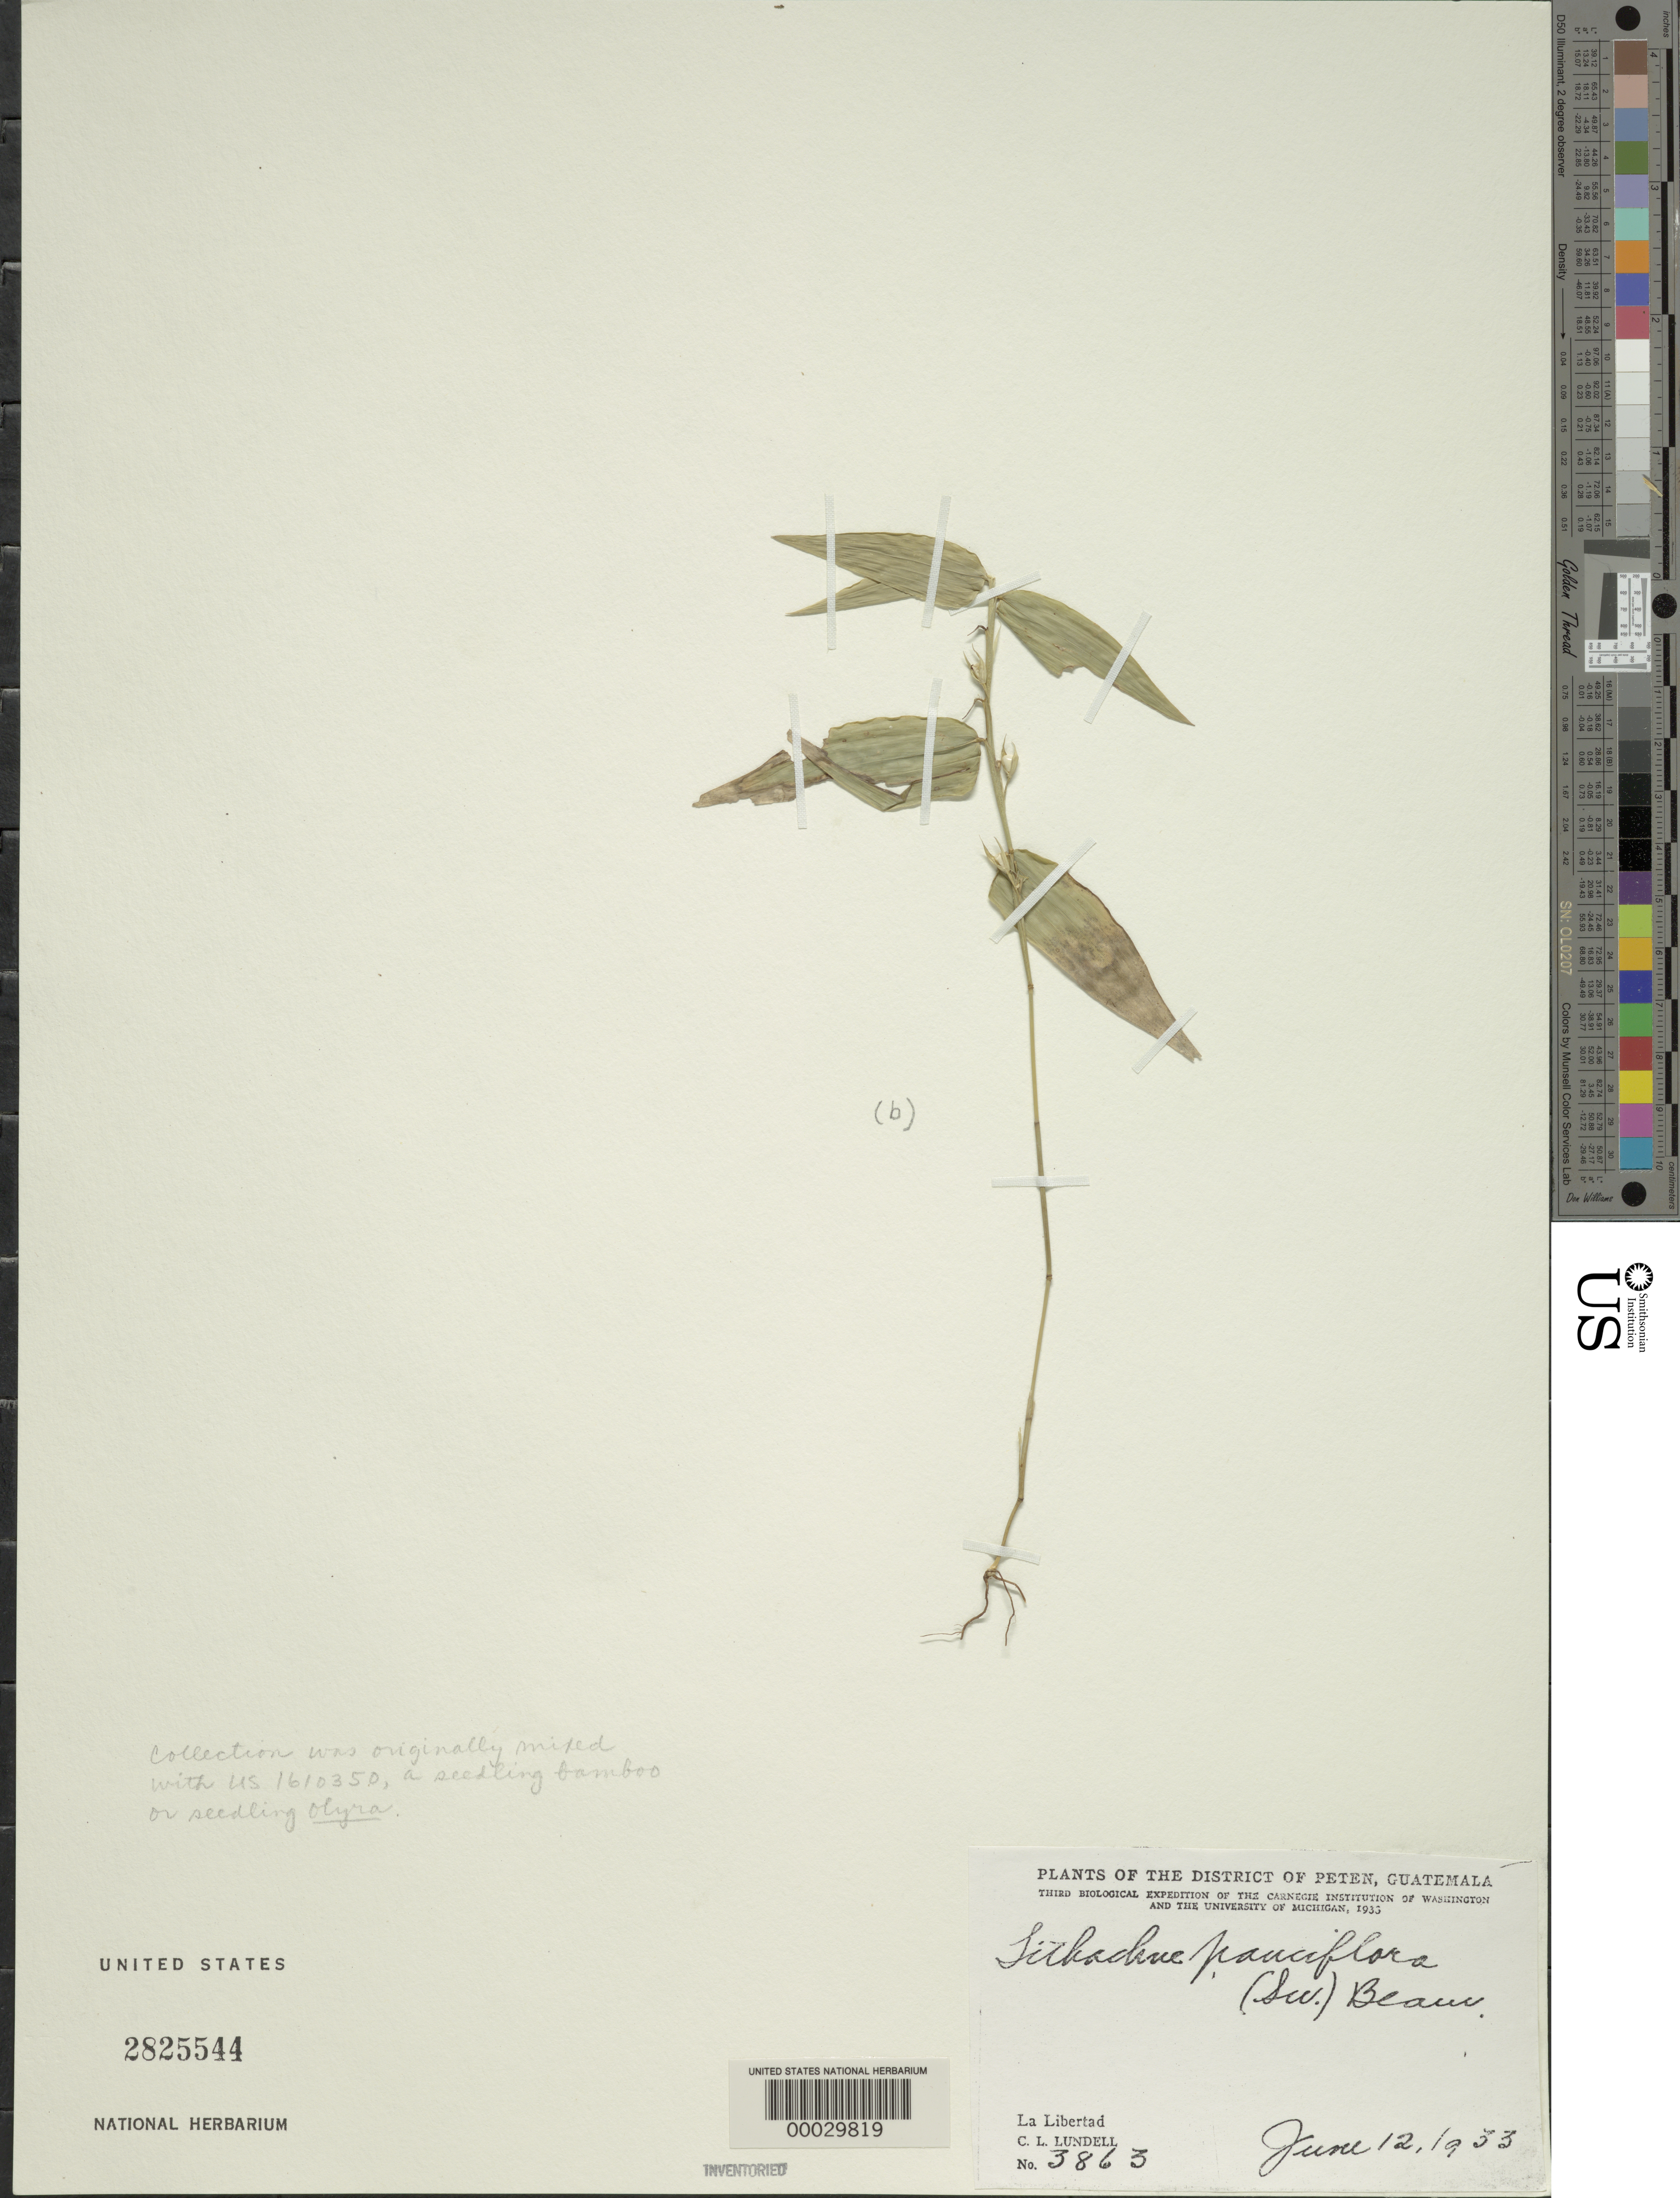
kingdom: Plantae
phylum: Tracheophyta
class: Liliopsida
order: Poales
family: Poaceae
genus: Lithachne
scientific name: Lithachne pauciflora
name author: (Sw.) P. Beauv.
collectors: C. L. Lundell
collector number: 3863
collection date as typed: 12 Jun 1933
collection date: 1933-06-12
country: Guatemala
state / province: El Petén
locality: La Libertad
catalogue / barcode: US 2825544